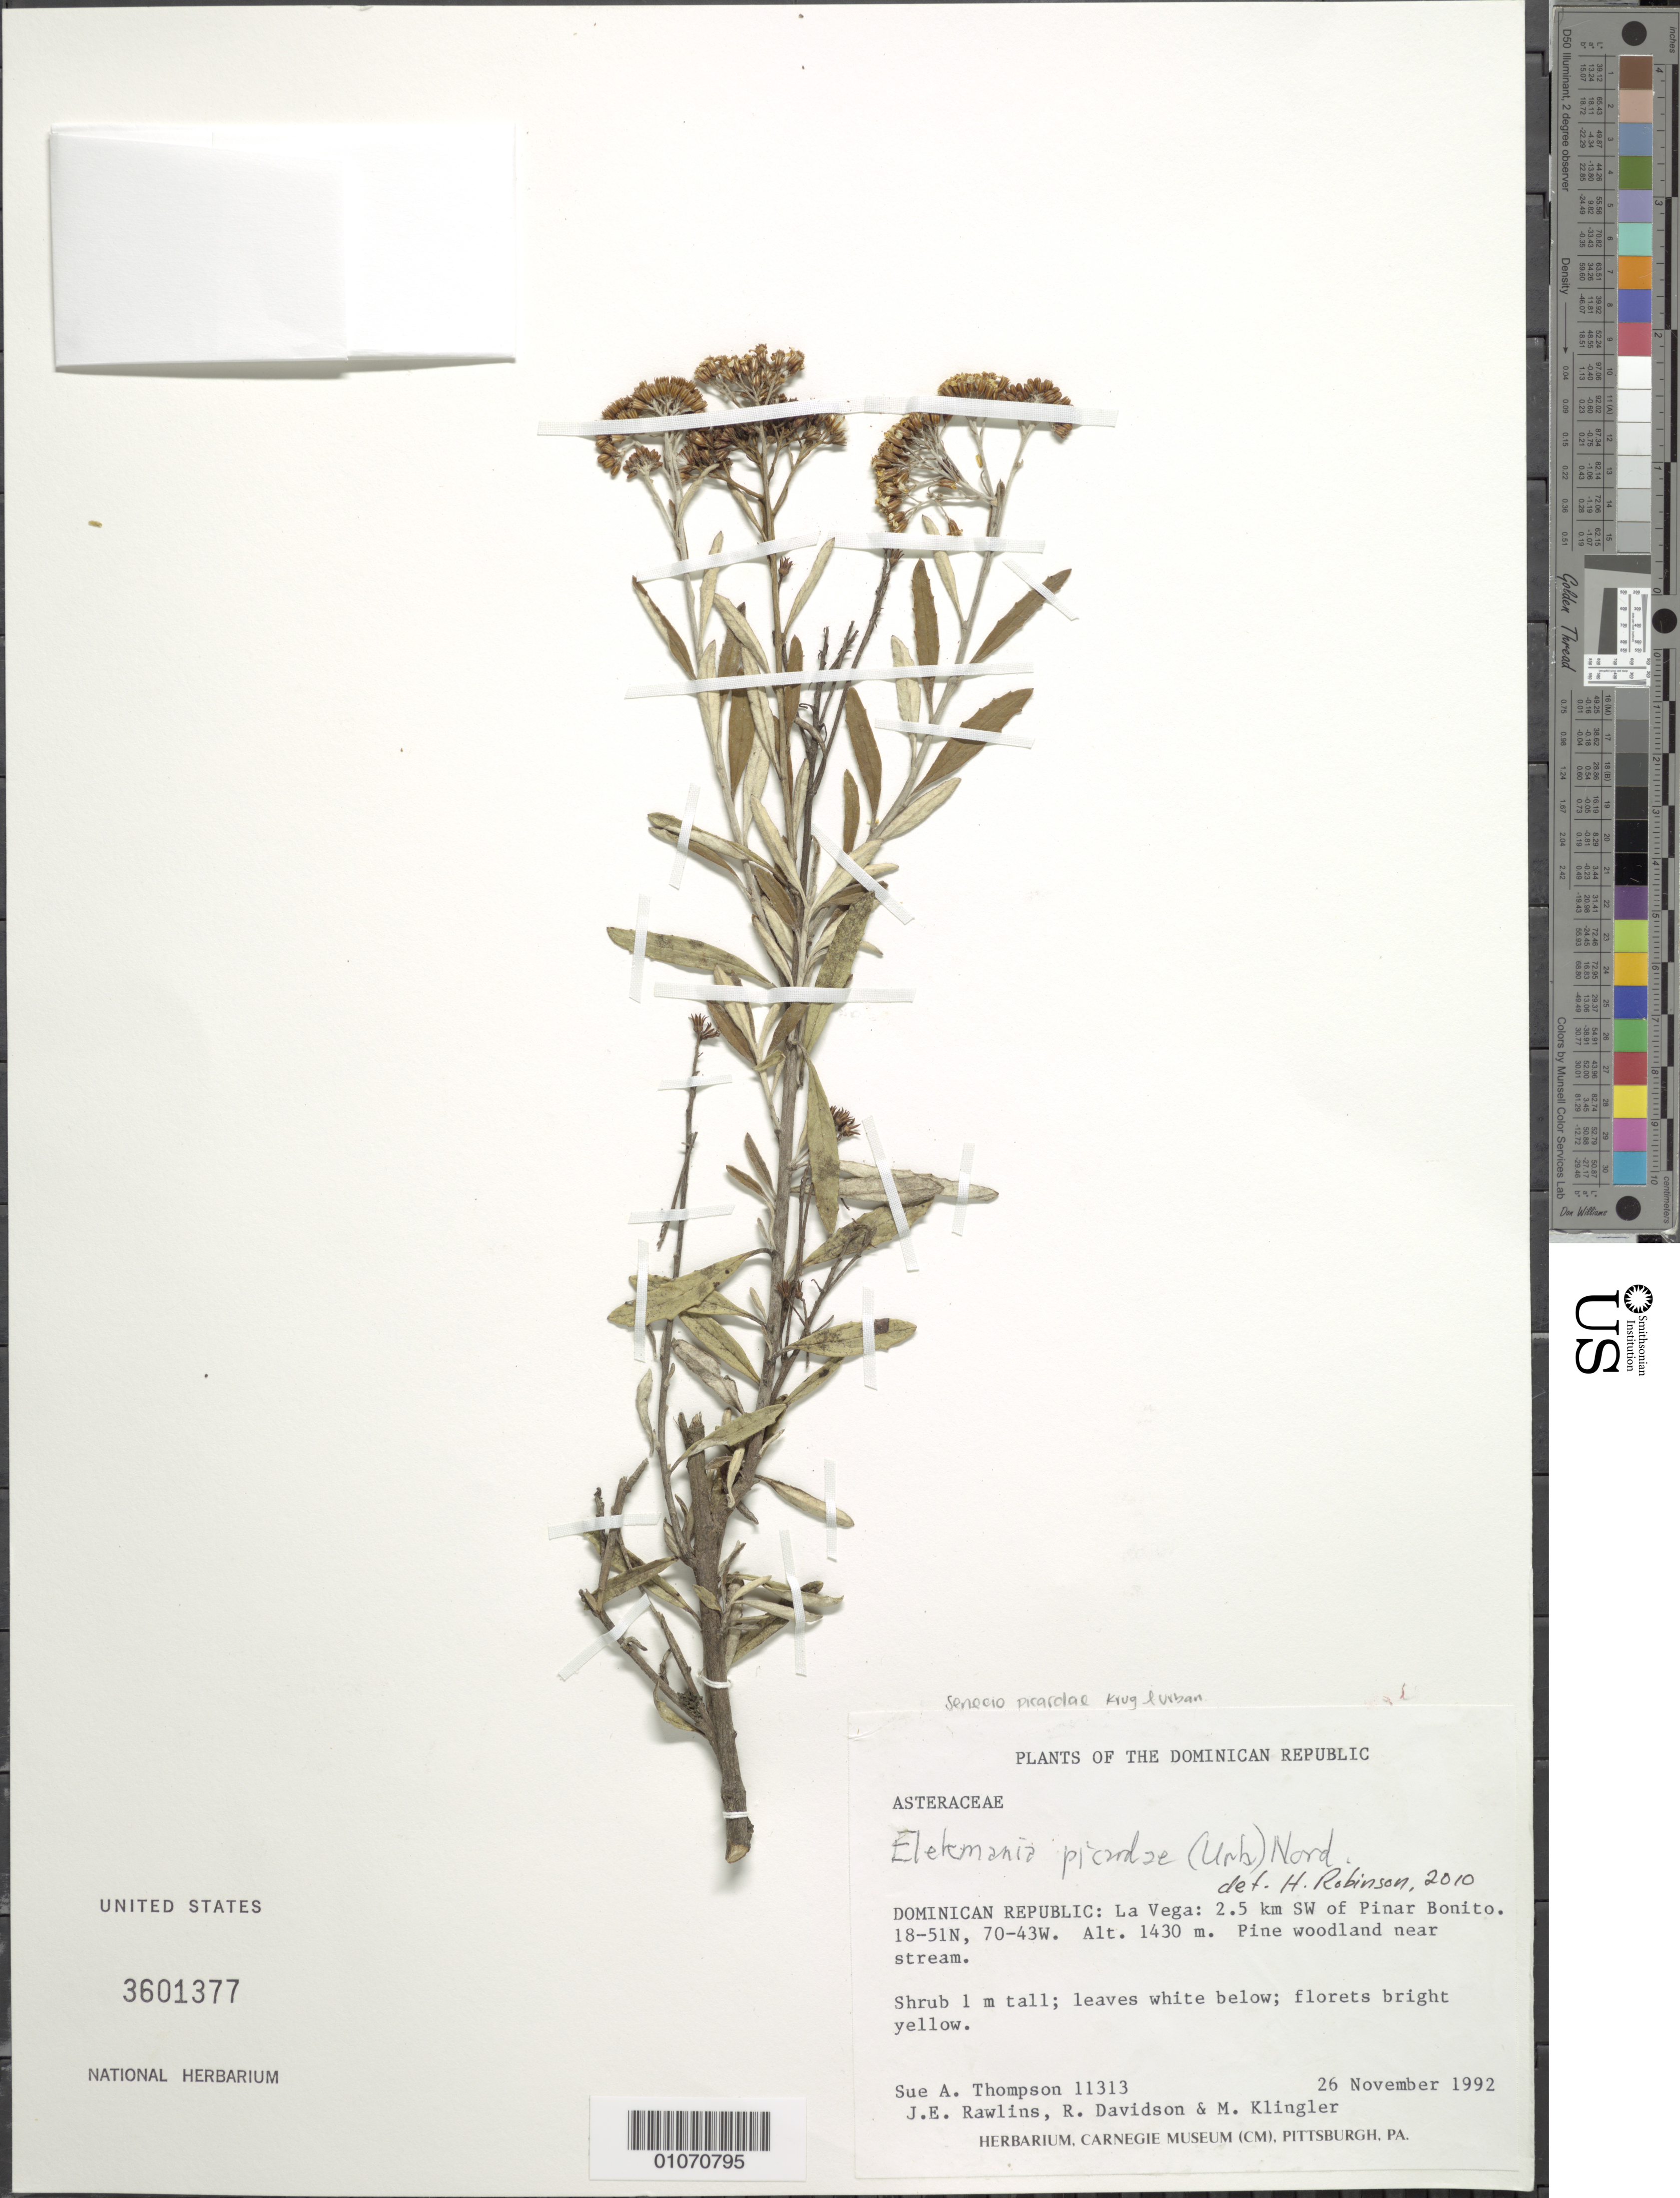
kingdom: Plantae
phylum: Tracheophyta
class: Magnoliopsida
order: Asterales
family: Asteraceae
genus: Senecio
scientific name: Senecio picardae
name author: Krug & Urb.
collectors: S. A. Thompson, J. Rawlins, R. Davidson & M. Klinger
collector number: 11313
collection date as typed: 26 Nov 1992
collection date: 1992-11-26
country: Dominican Republic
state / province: La Vega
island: Hispaniola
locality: Pinar Bonito, 2.5 km SW of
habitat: Pine woodland near stream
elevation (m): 1430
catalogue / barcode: US 3601377